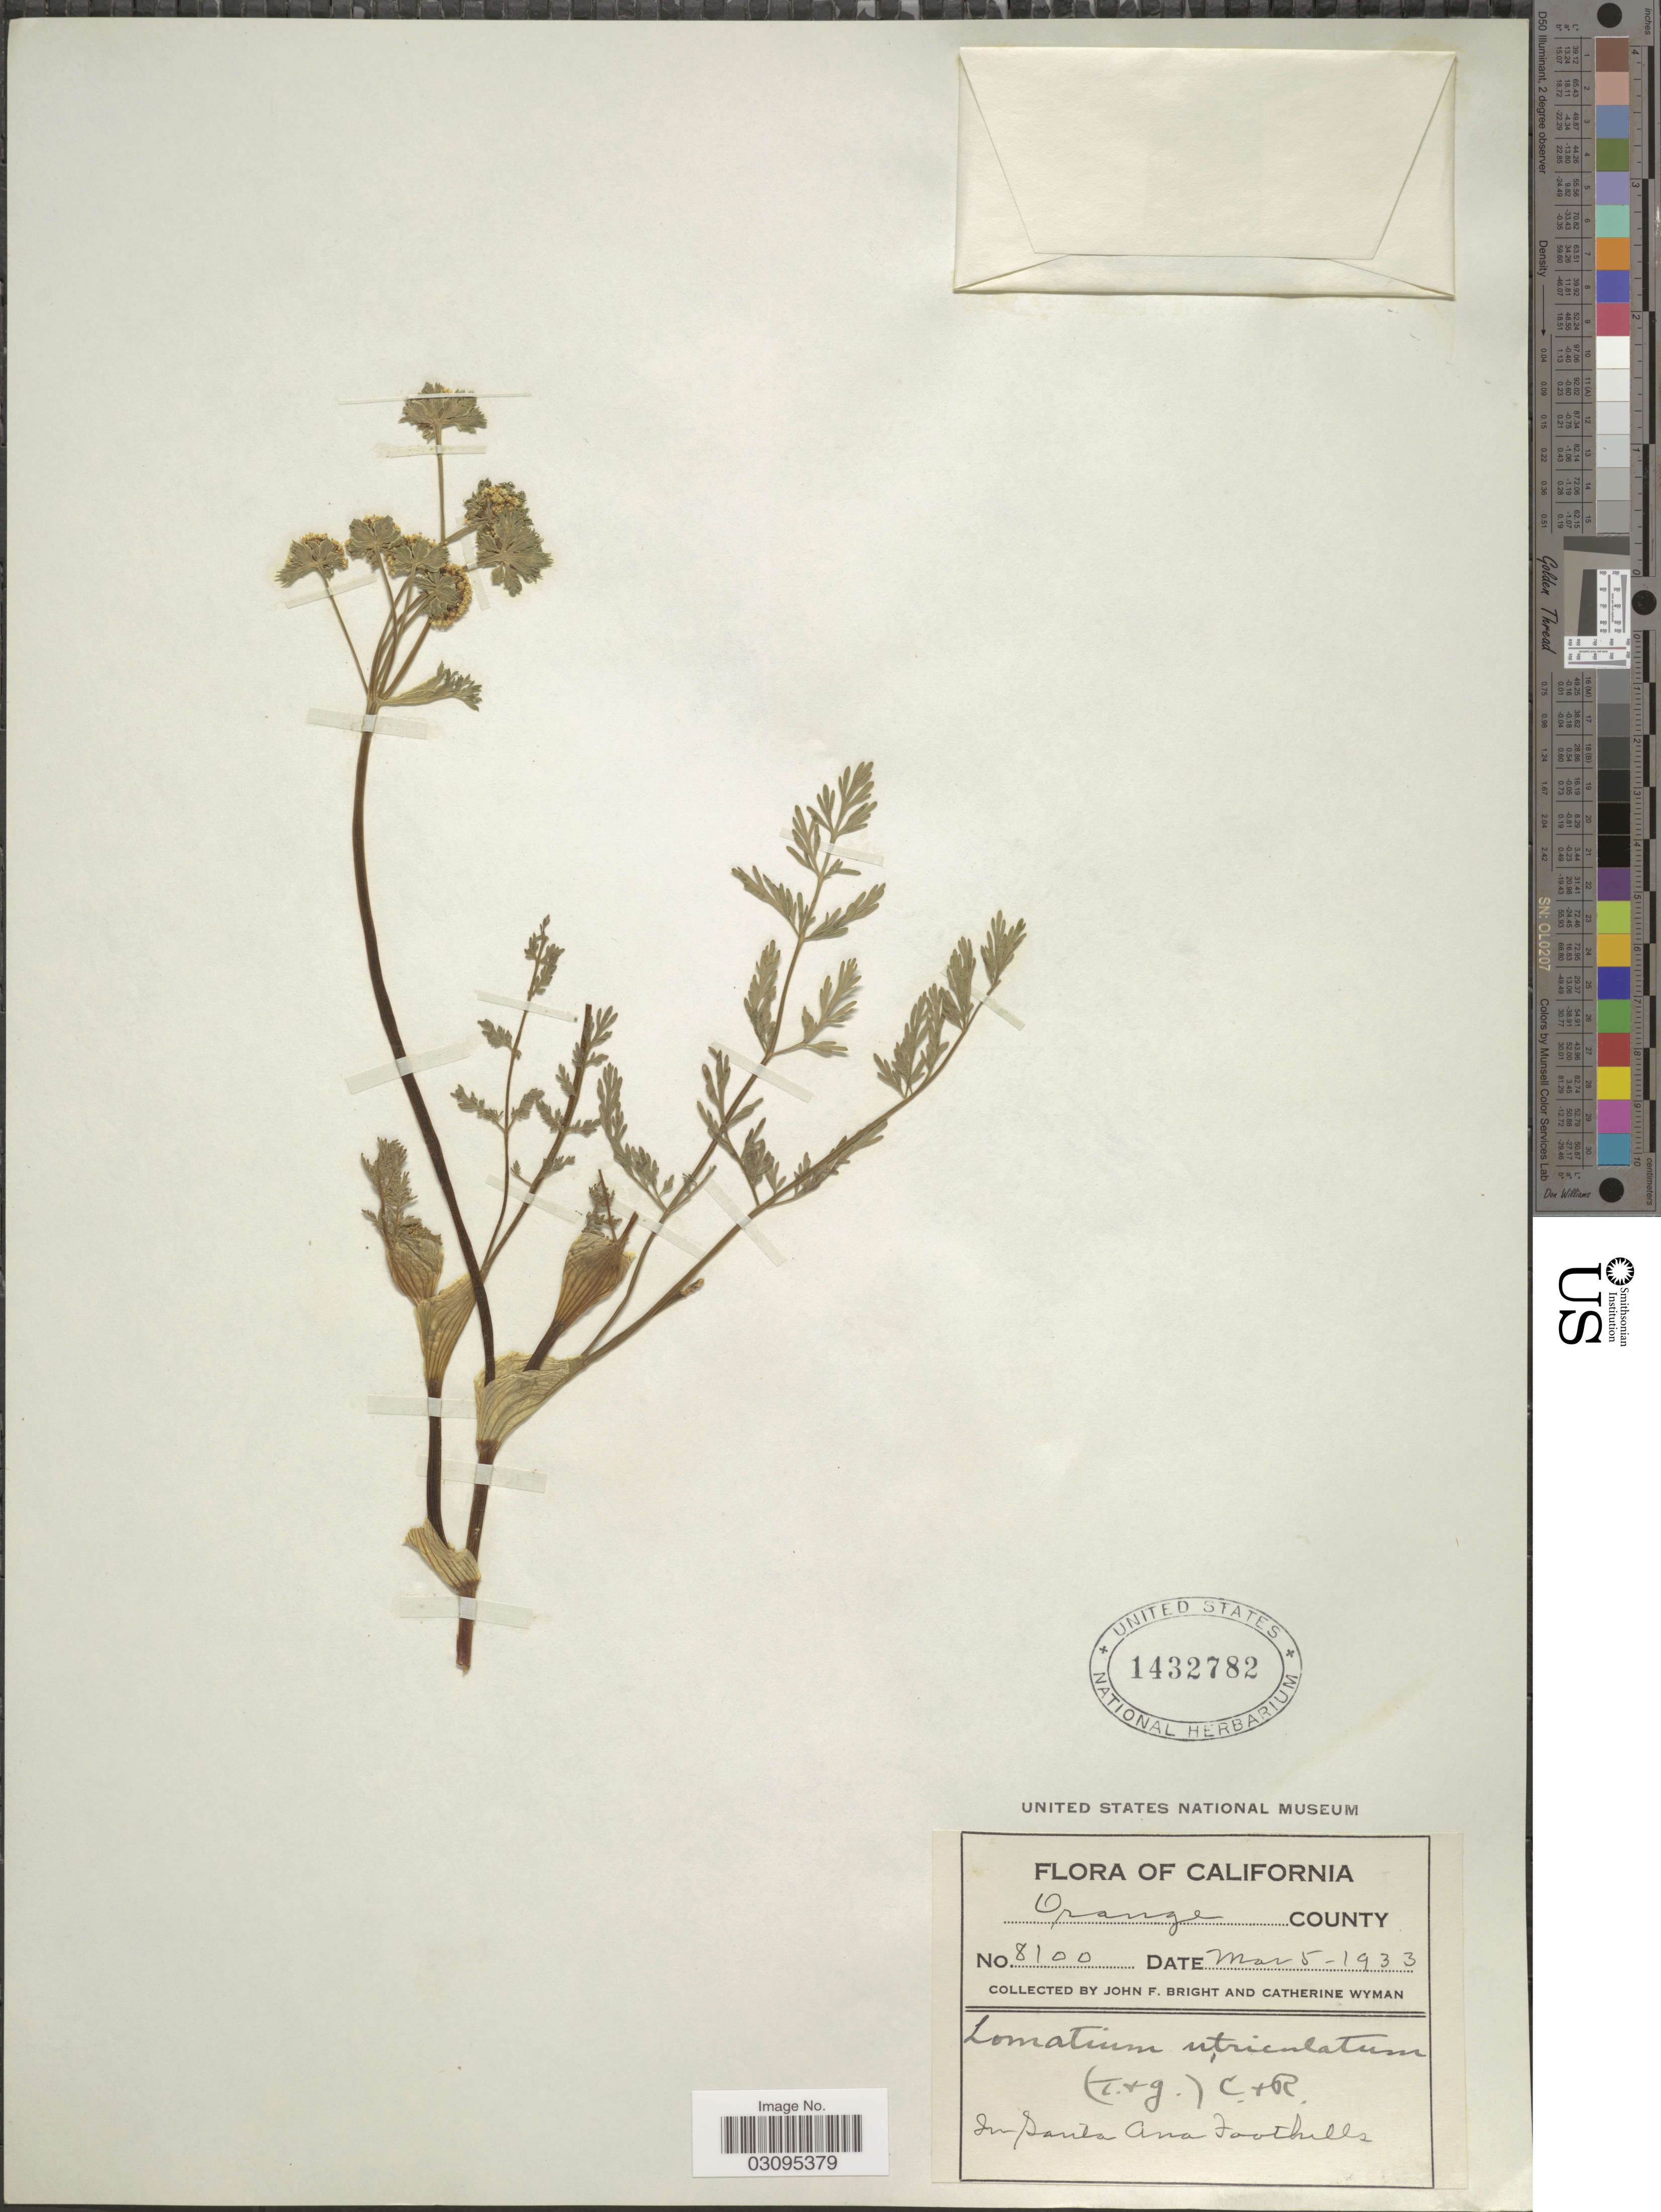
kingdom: Plantae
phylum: Tracheophyta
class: Magnoliopsida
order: Apiales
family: Apiaceae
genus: Lomatium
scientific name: Lomatium utriculatum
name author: (Nutt. ex Torr. & A. Gray) J.M. Coult. & Rose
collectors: J. Bright & C. Wyman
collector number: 8100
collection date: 1933-03-05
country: United States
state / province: California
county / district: Orange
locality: Orange County, In Santa Ana Foothills.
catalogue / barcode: US 1432782